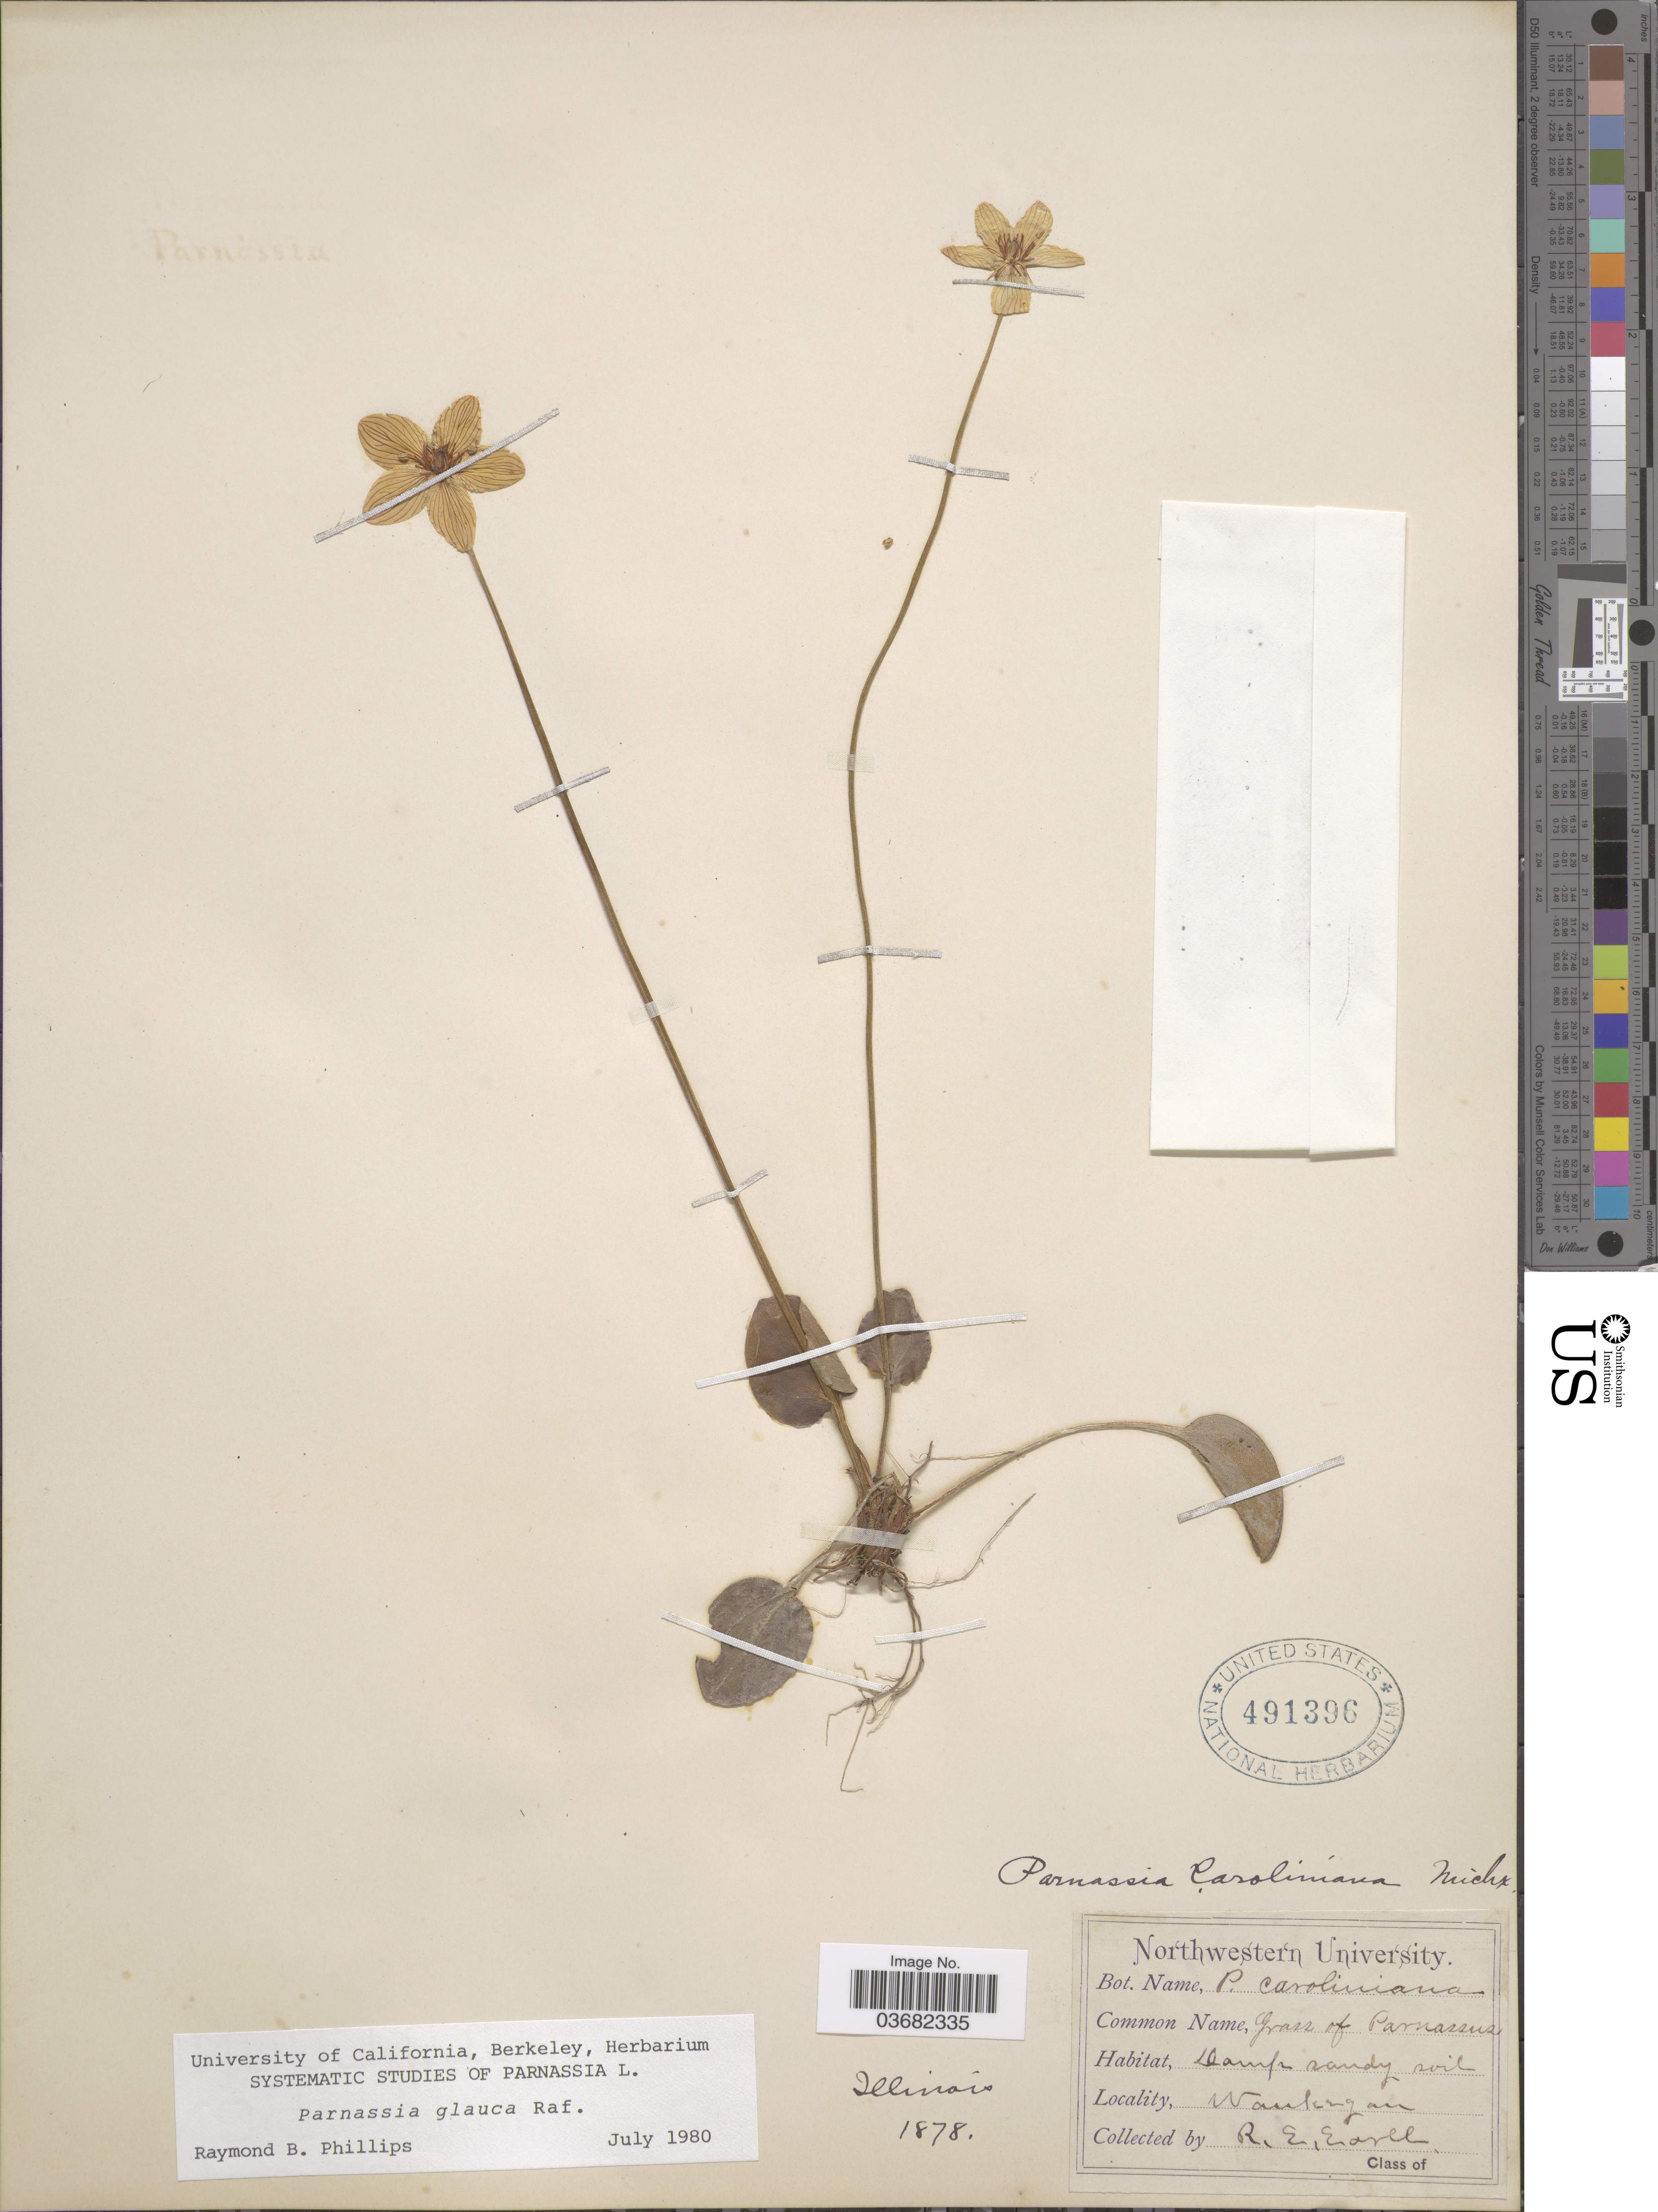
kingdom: Plantae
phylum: Tracheophyta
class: Magnoliopsida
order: Celastrales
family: Parnassiaceae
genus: Parnassia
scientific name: Parnassia glauca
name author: Raf.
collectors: R. Earle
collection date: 1878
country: United States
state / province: Illinois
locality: Waukegan.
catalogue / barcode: US 491396